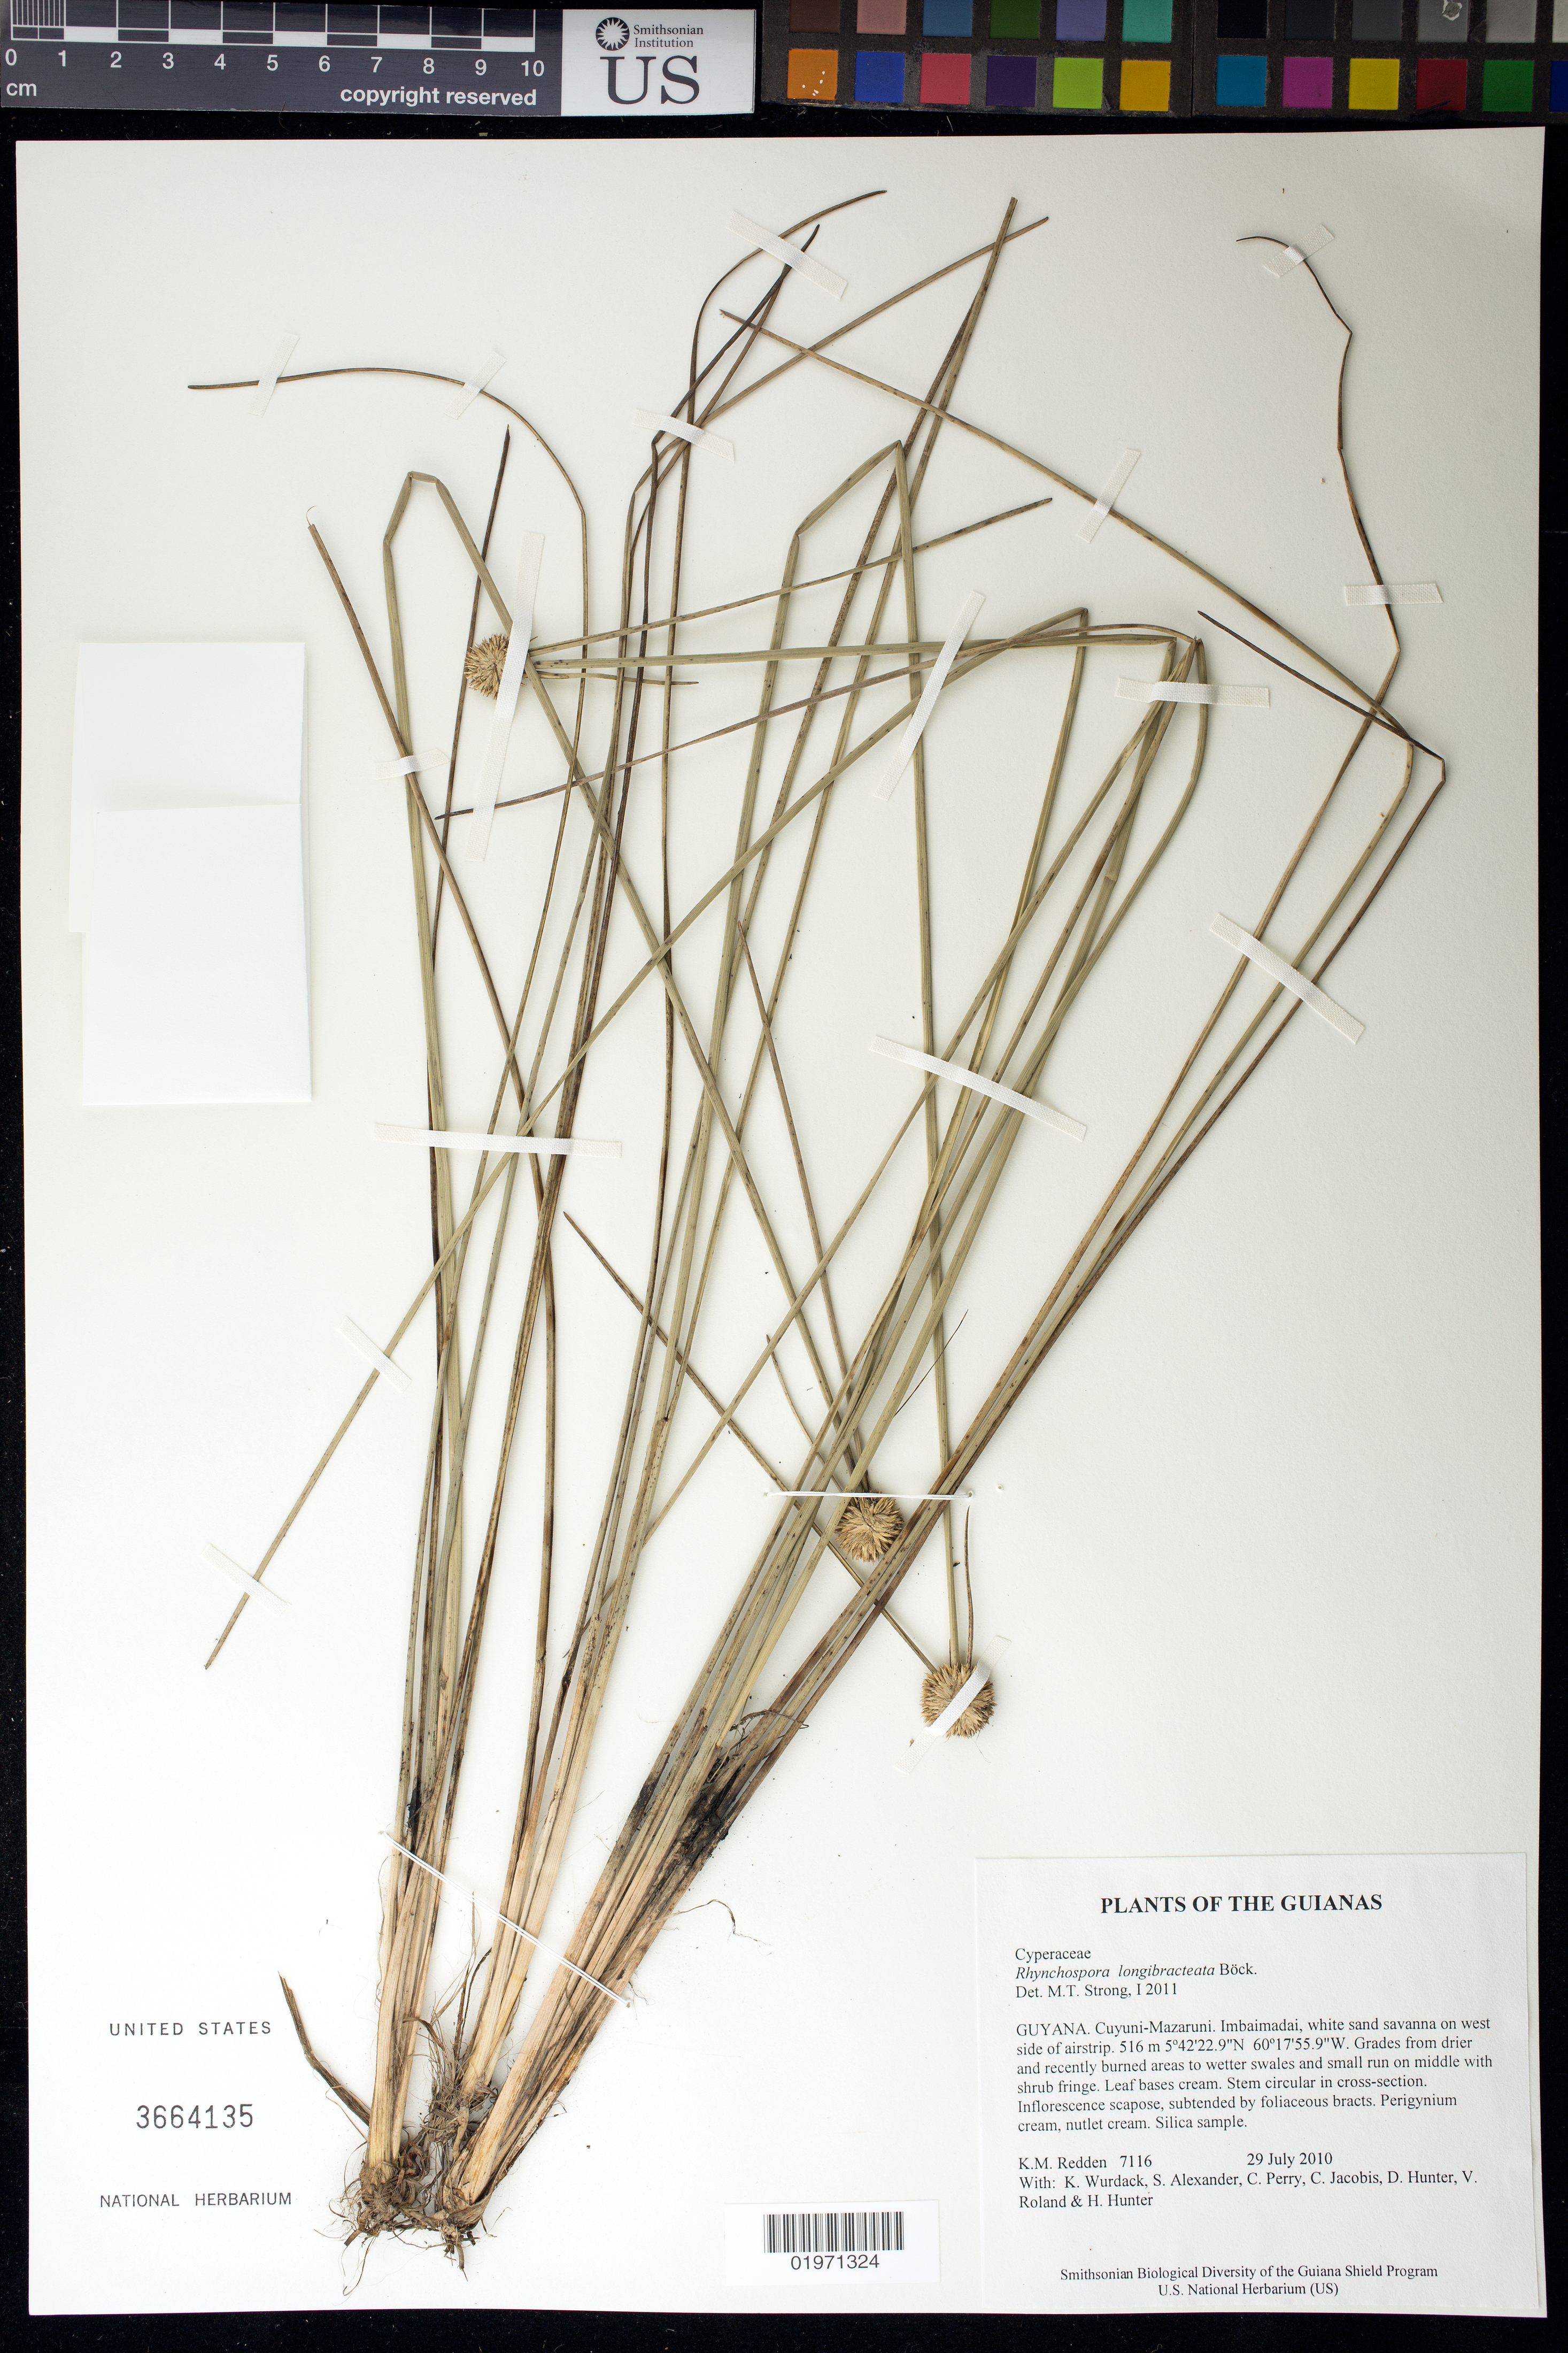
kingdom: Plantae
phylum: Tracheophyta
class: Liliopsida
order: Poales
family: Cyperaceae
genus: Rhynchospora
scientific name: Rhynchospora longibracteata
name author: Boeckeler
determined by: Strong, M. T., (US), Smithsonian Institution - National Museum of Natural History (UNITED STATES)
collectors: K. M. Redden, K. Wurdack, S. N. Alexander, C. Perry, C. Jacobis, D. Hunter, V. Roland & H. Hunter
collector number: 7116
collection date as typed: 29 July 2010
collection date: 2010-07-29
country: Guyana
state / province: Cuyuni-Mazaruni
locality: Imbaimadai, white sand savanna on west side of airstrip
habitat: Grades from drier and recently burned areas to wetter swales and small run on middle with shrub fringe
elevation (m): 516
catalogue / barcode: US 3664135